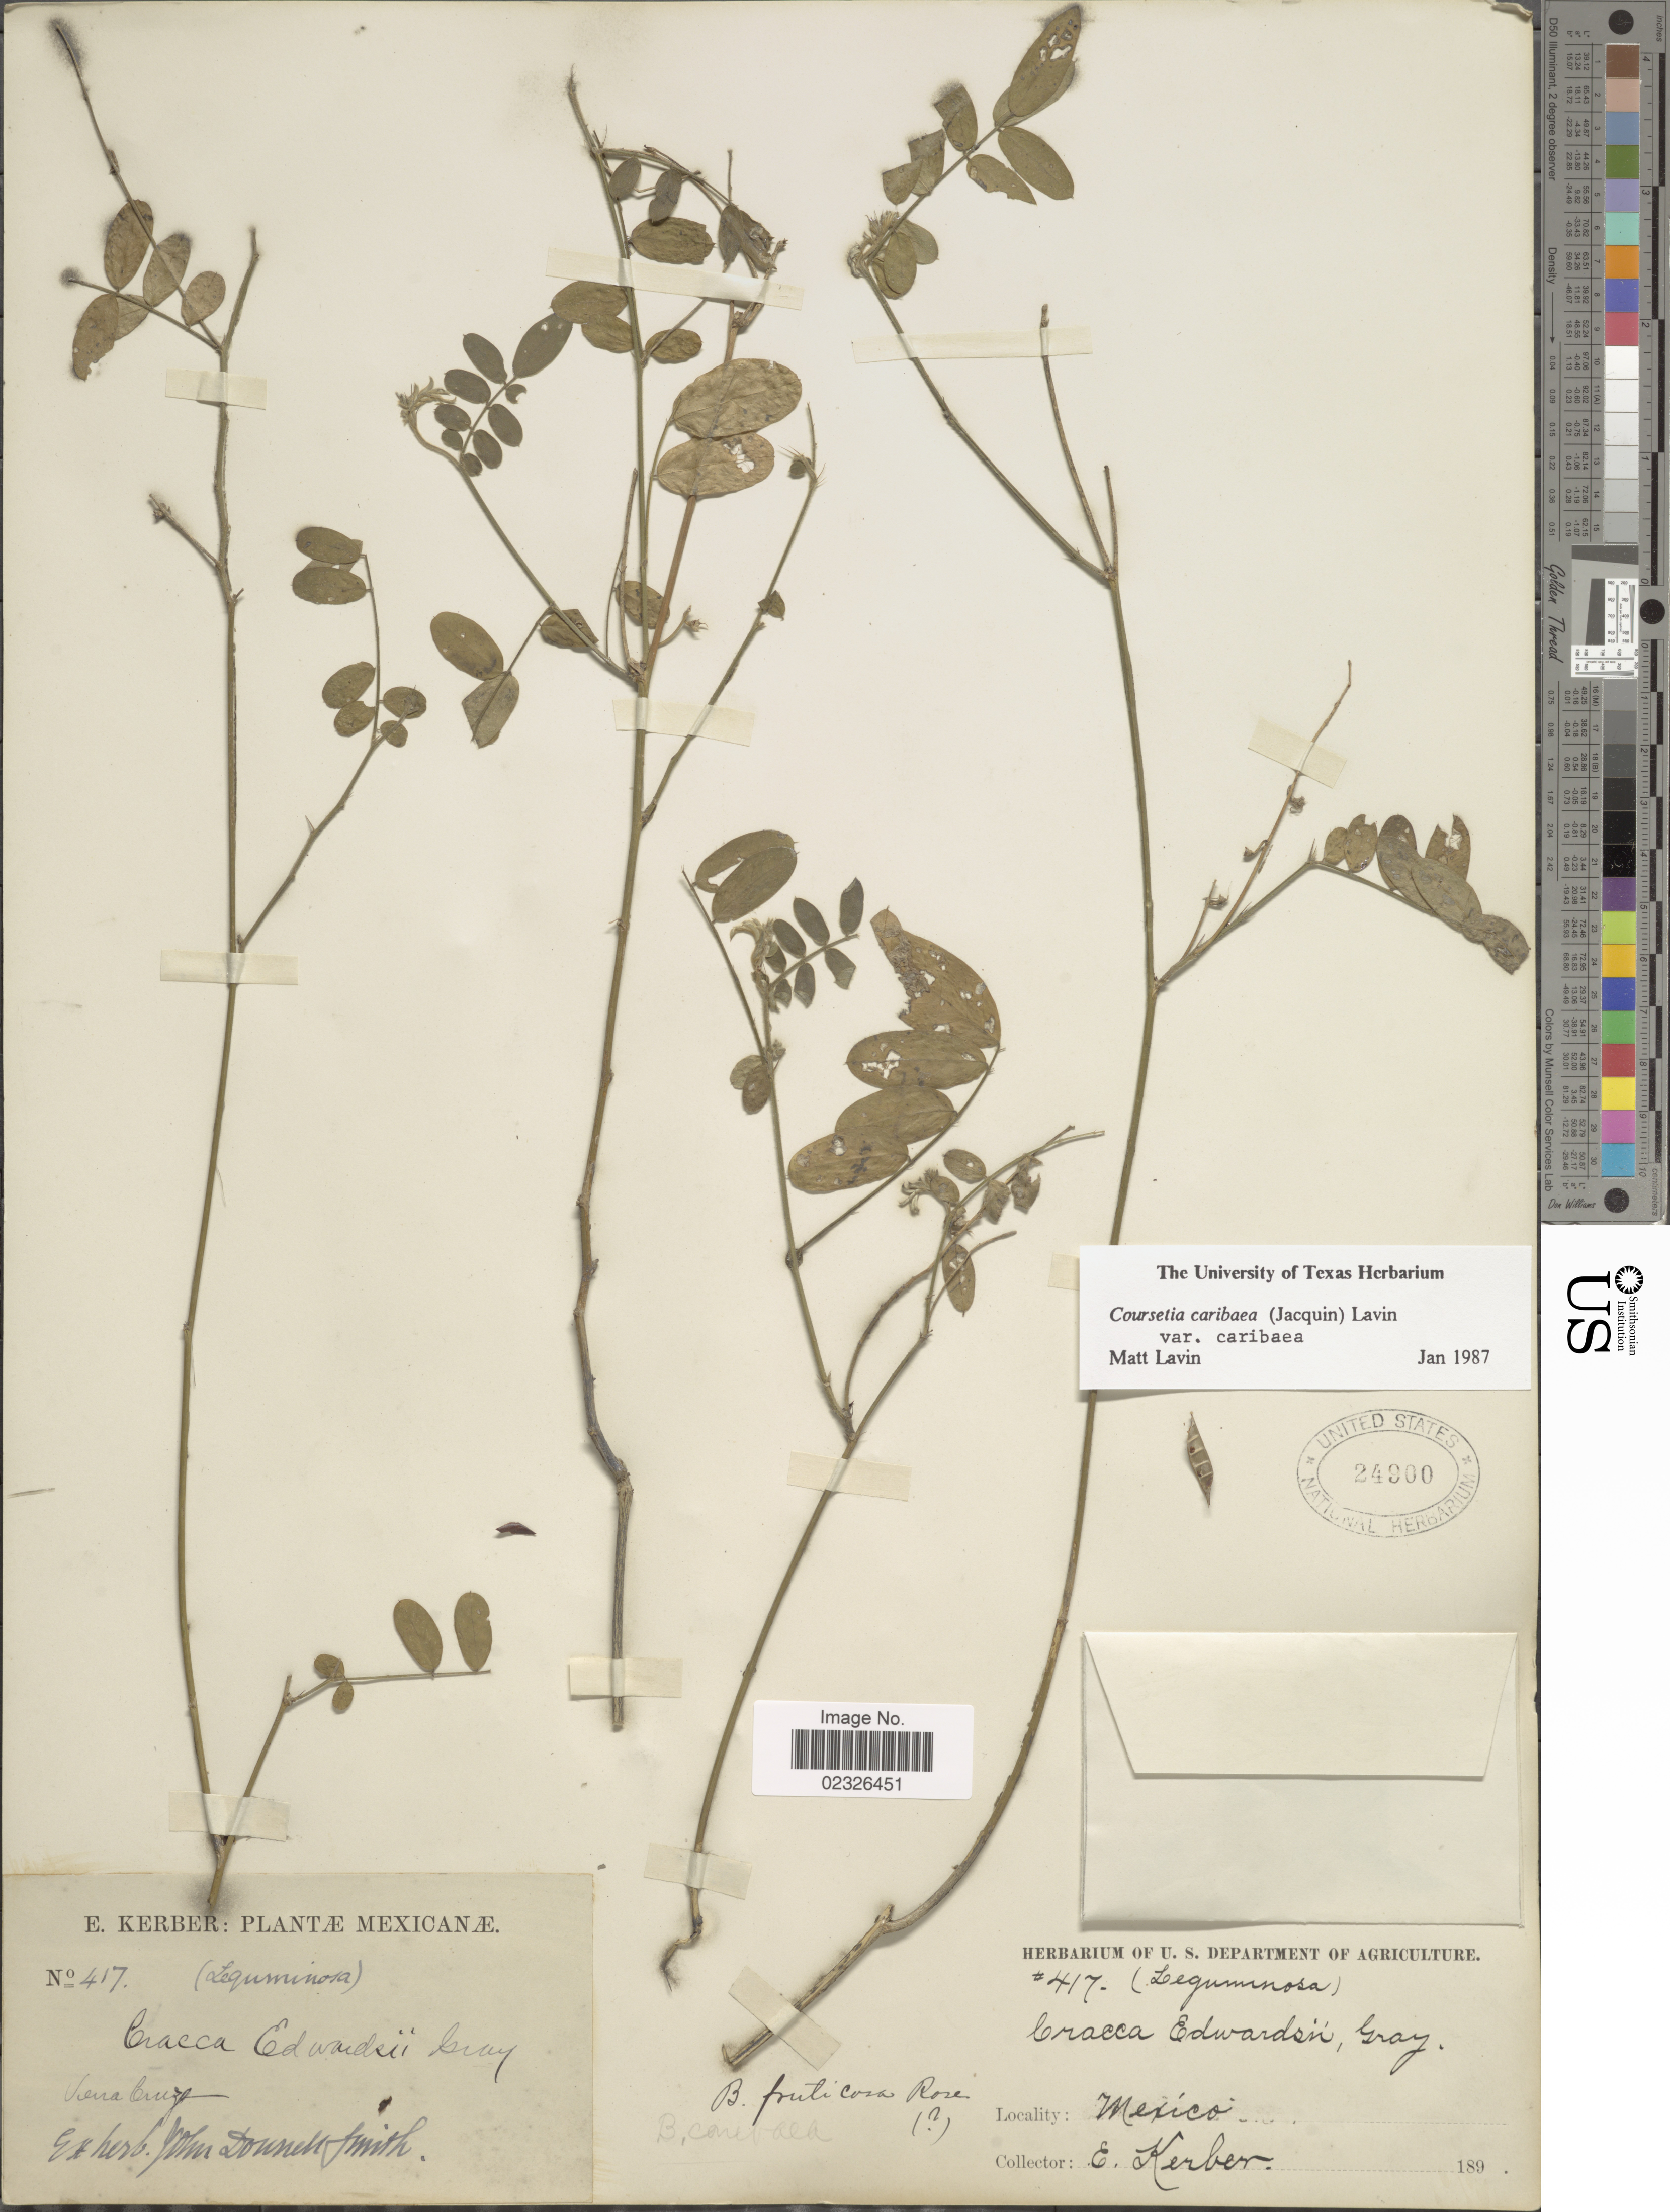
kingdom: Plantae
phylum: Tracheophyta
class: Magnoliopsida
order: Fabales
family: Fabaceae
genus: Coursetia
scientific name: Coursetia caribaea var. caribaea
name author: (Jacq.) Lavin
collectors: E. Kerber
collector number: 417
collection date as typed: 189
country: Mexico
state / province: Veracruz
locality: Vera Cruz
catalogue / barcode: US 24900